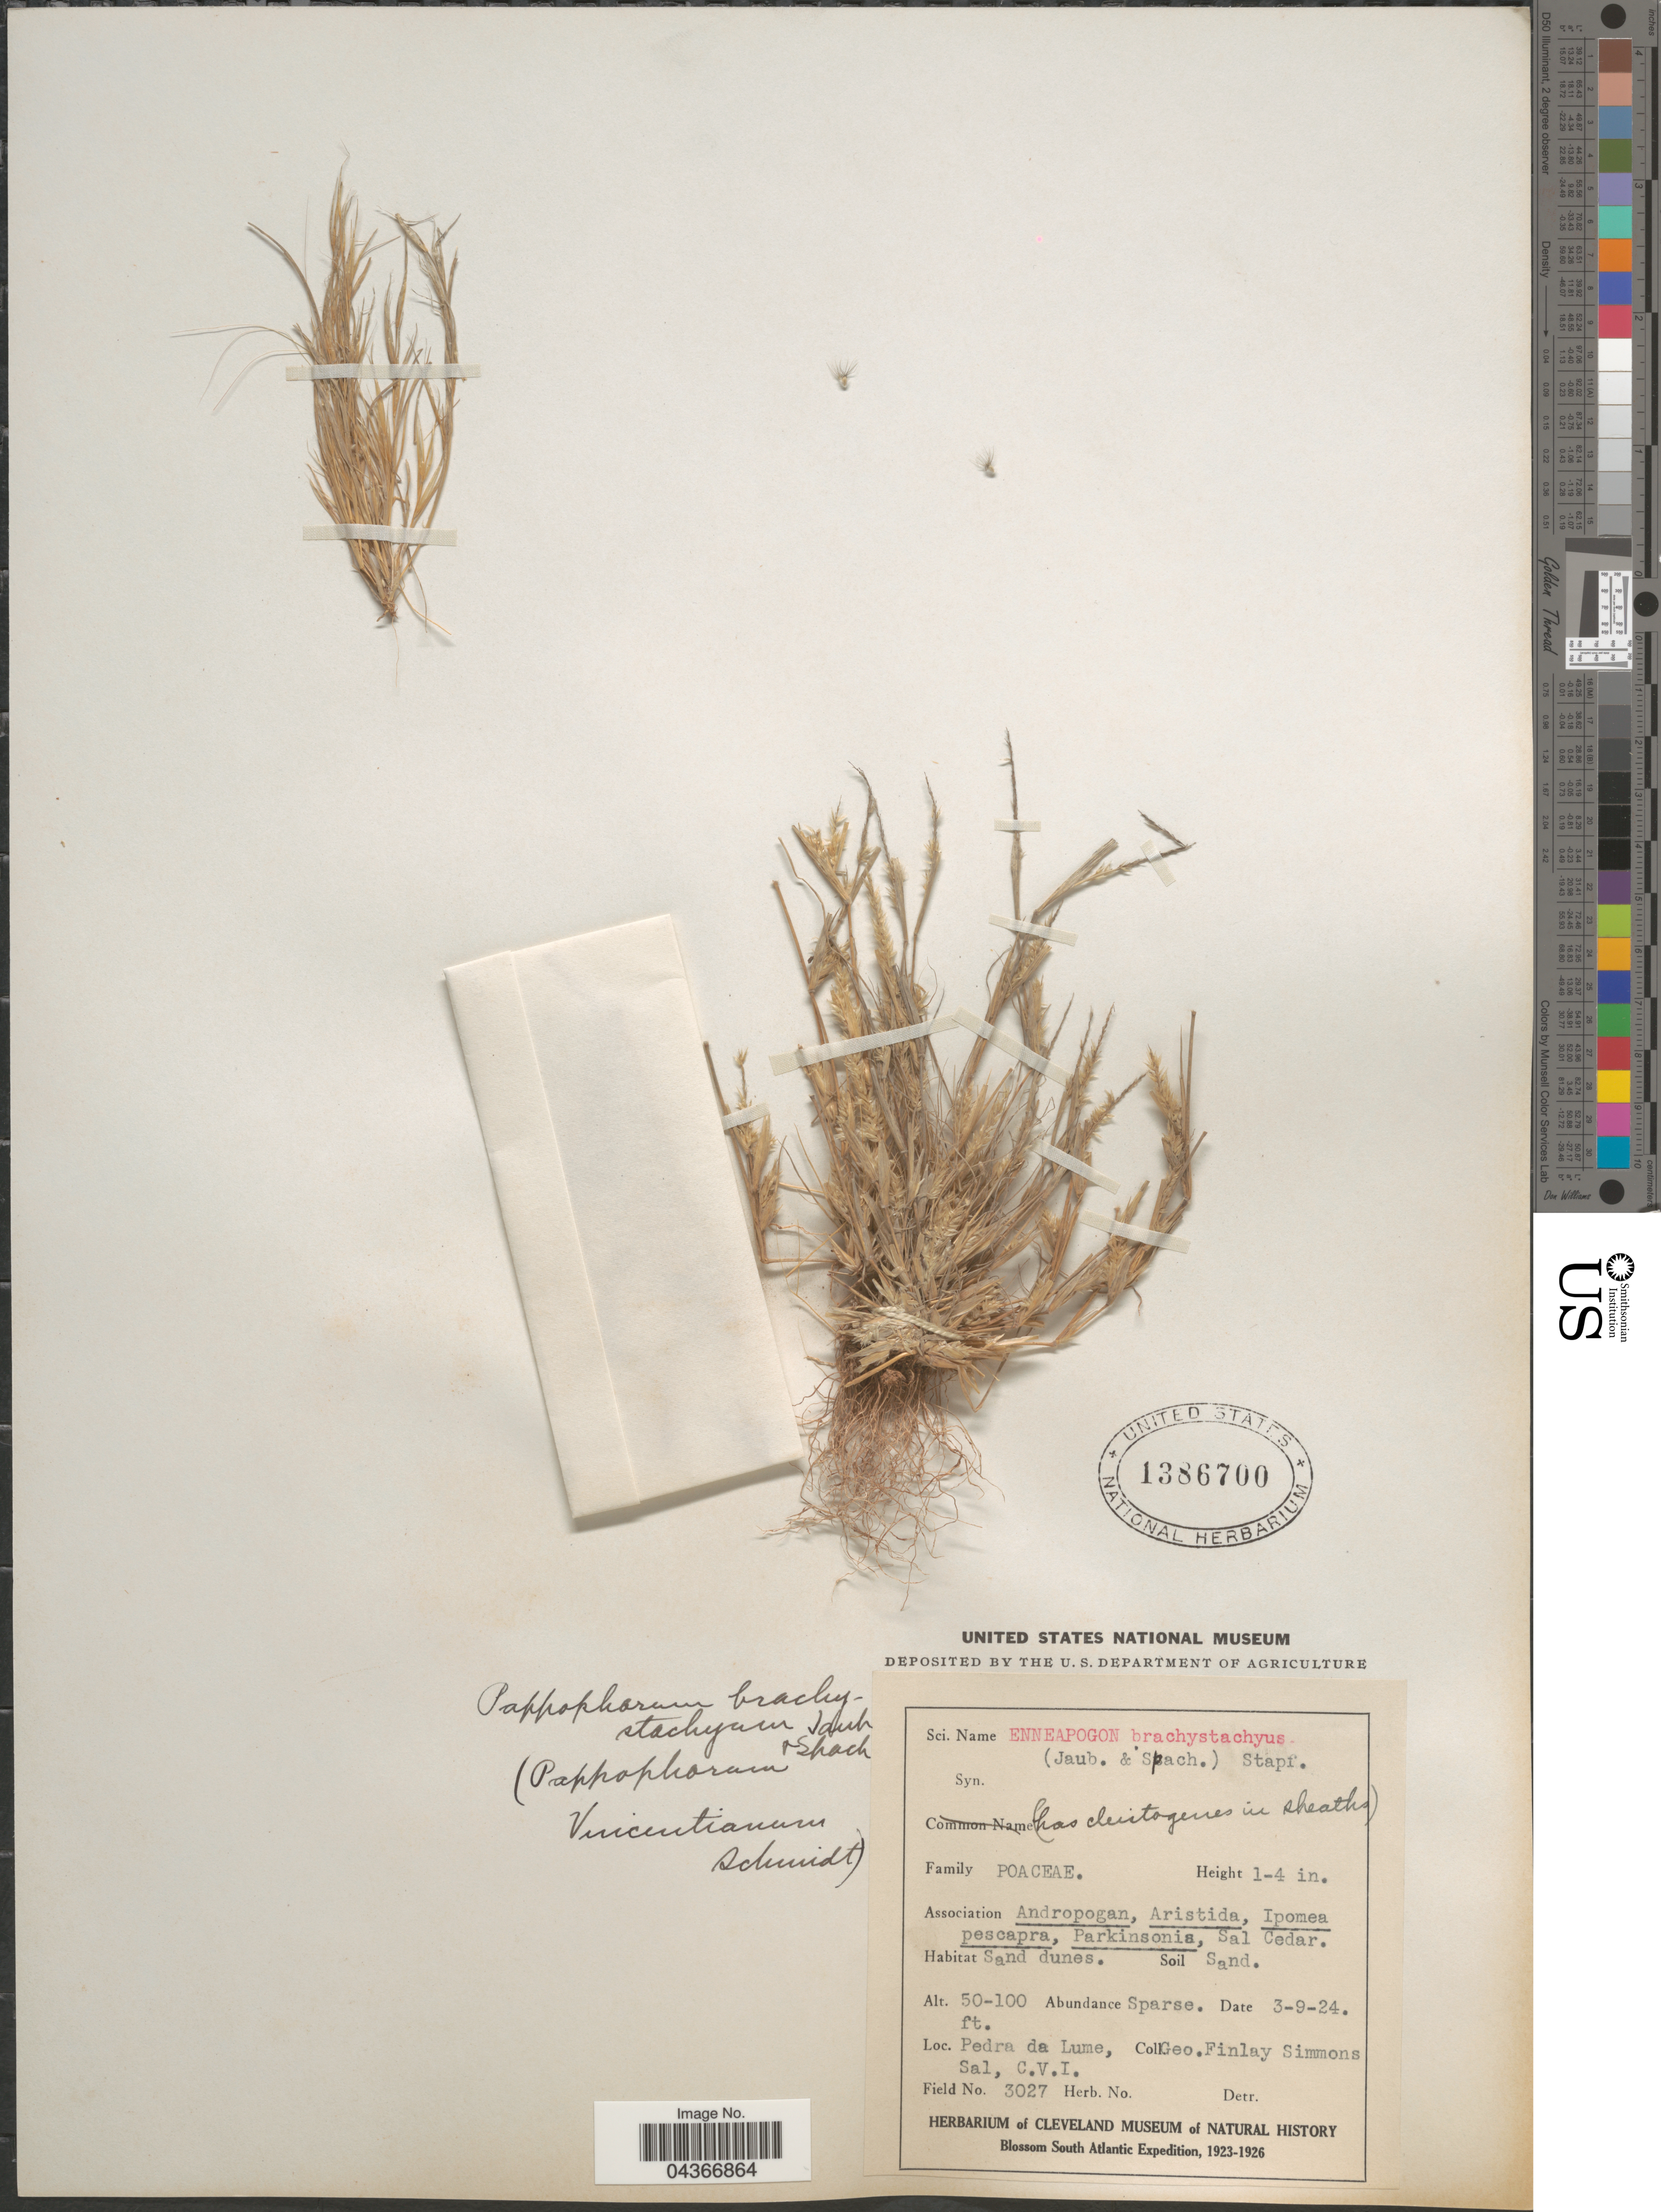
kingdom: Plantae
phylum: Tracheophyta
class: Liliopsida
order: Poales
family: Poaceae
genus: Enneapogon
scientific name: Enneapogon desvauxii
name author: P. Beauv.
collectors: G. Simmons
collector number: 3027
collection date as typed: Transcribed d/m/y: 3/9/24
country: Cape Verde Islands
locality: Pedra da Lume, Sal, C.V.I. Blossom South Atlantic Expedition, 1923-1926.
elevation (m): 15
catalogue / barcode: US 1386700